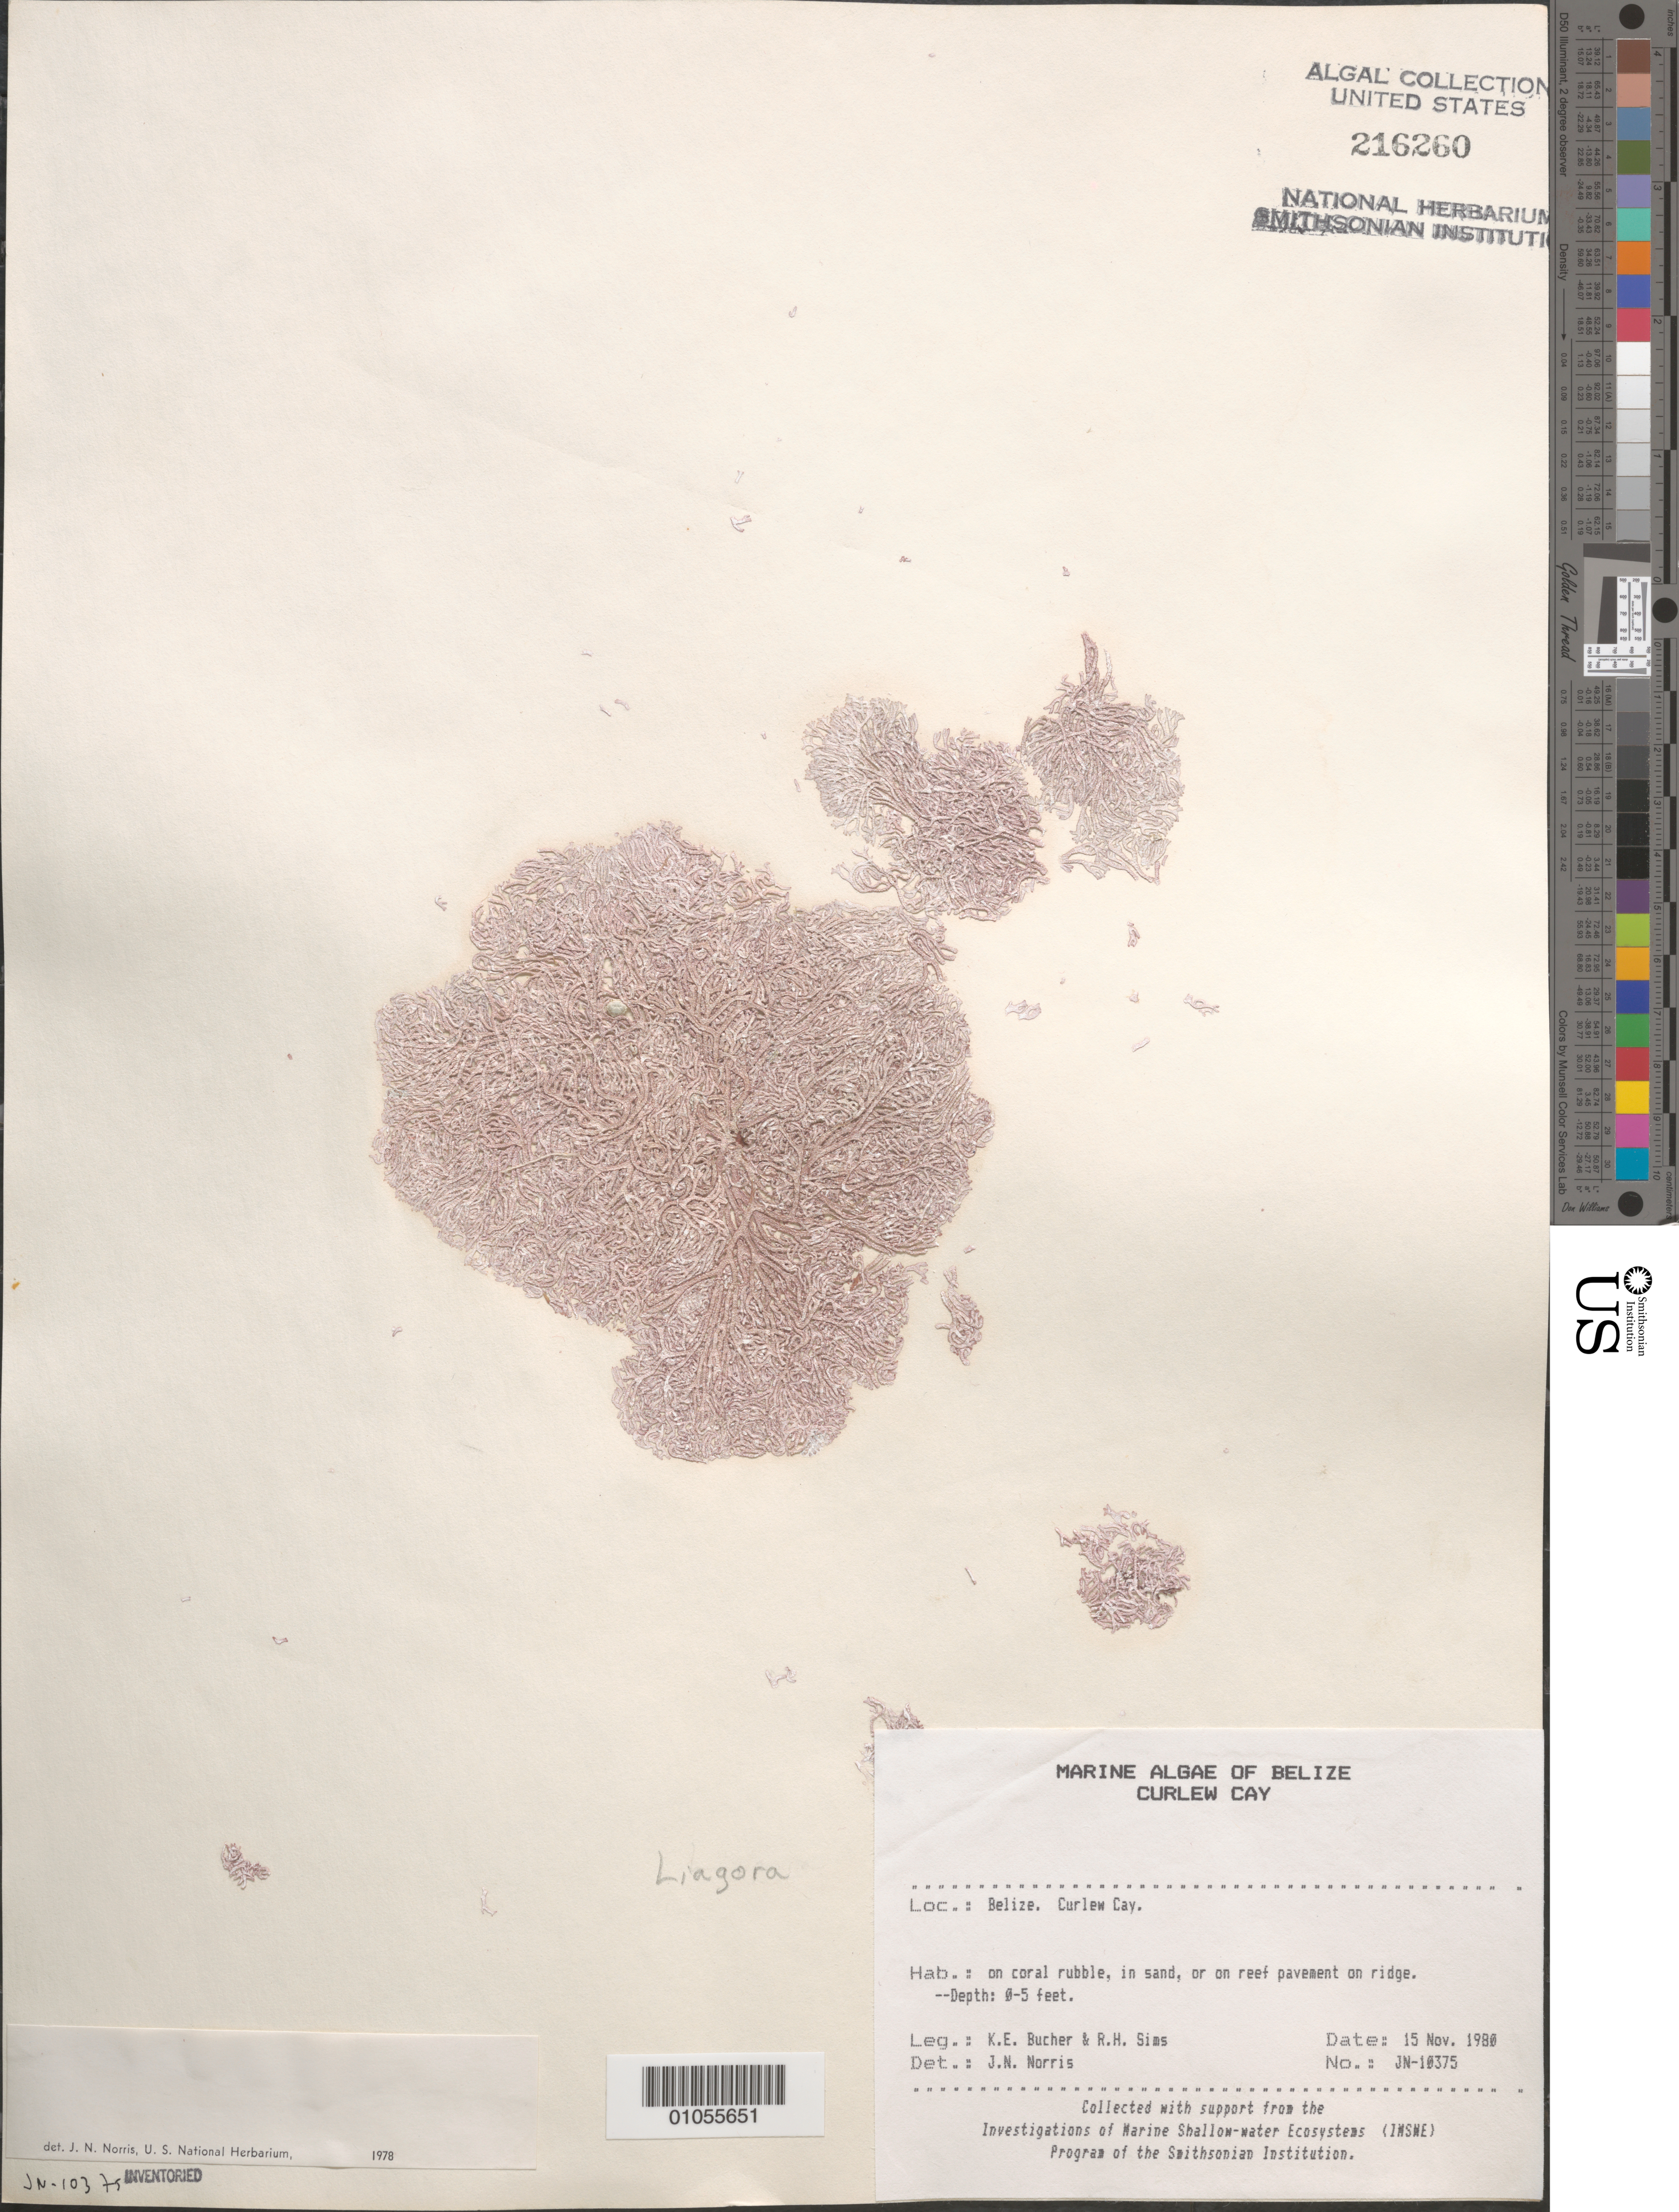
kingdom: Plantae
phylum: Rhodophyta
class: Florideophyceae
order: Nemaliales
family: Liagoraceae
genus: Liagora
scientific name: Liagora sp.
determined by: Norris, James N.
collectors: K. E. Bucher & R. H. Sims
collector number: JN-10375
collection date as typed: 15 Nov 1980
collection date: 1980-11-15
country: Belize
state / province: Stann Creek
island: Curlew Cay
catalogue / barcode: US 216260